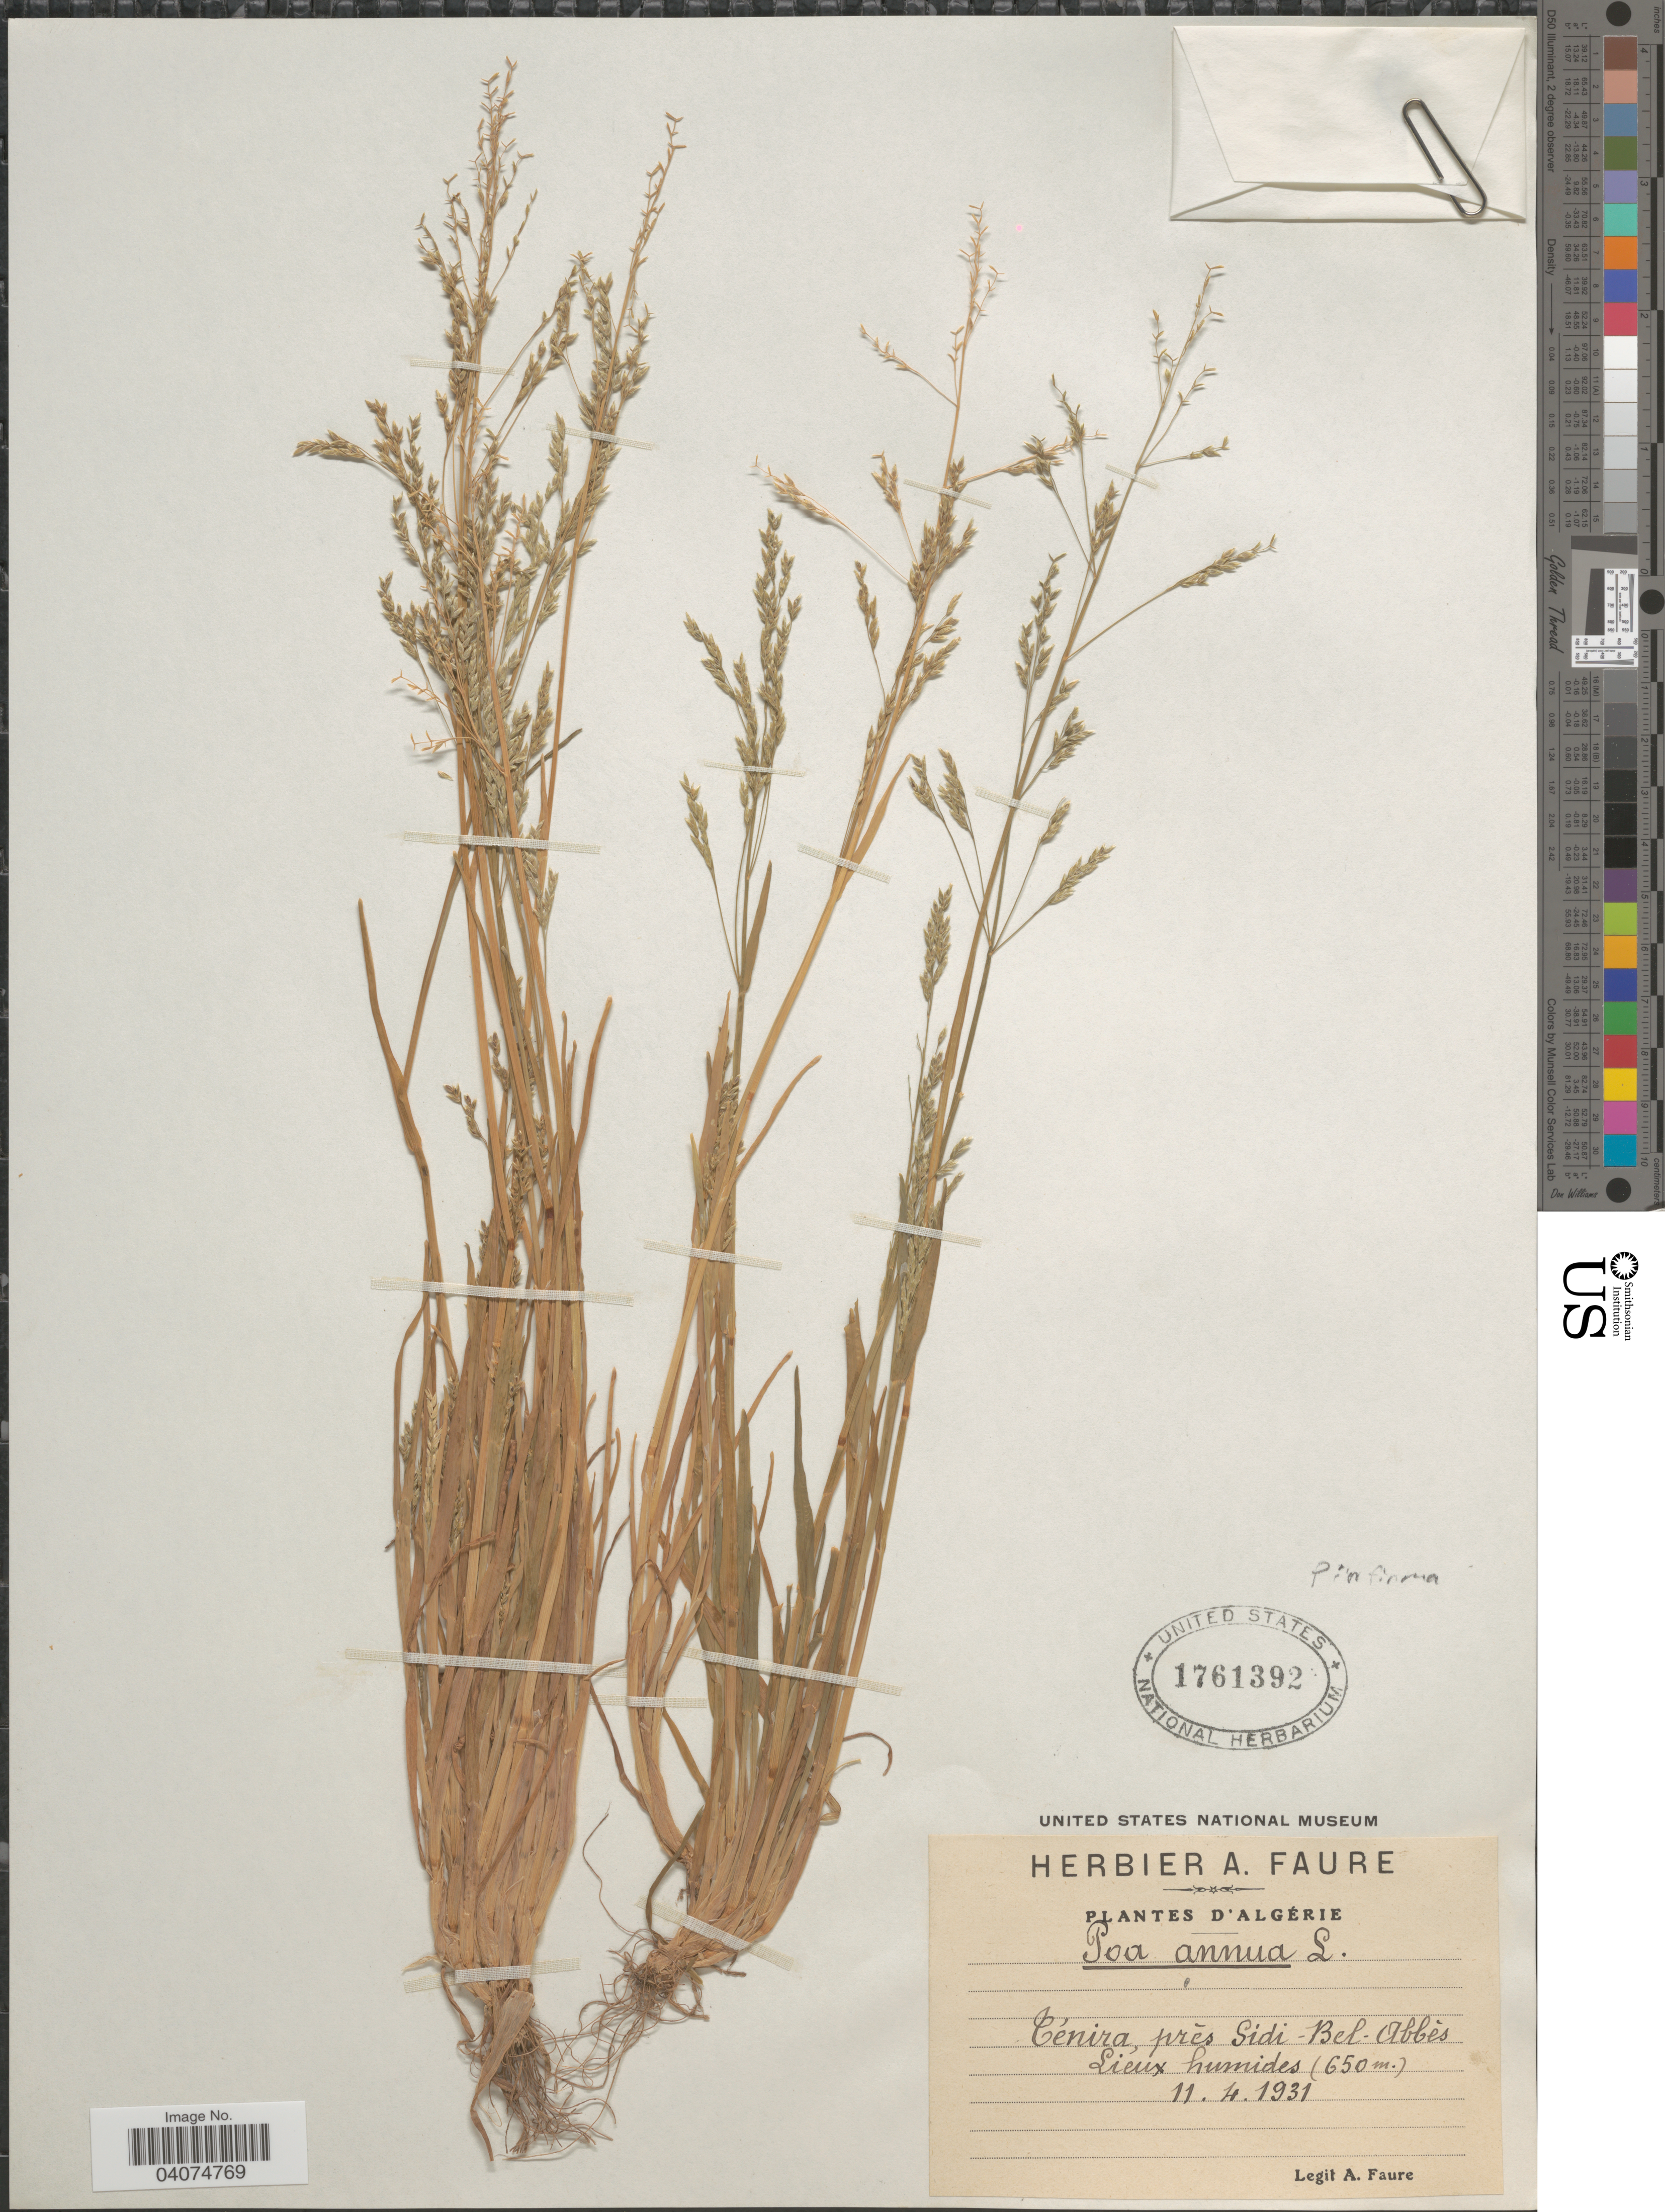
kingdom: Plantae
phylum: Tracheophyta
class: Liliopsida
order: Poales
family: Poaceae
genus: Poa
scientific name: Poa infirma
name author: Kunth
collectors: A. Faure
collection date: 1931-04-11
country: Algeria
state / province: Sidi Bel Abbes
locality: Ténira, près Sidi-Bel-Abbès.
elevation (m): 650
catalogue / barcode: US 1761392